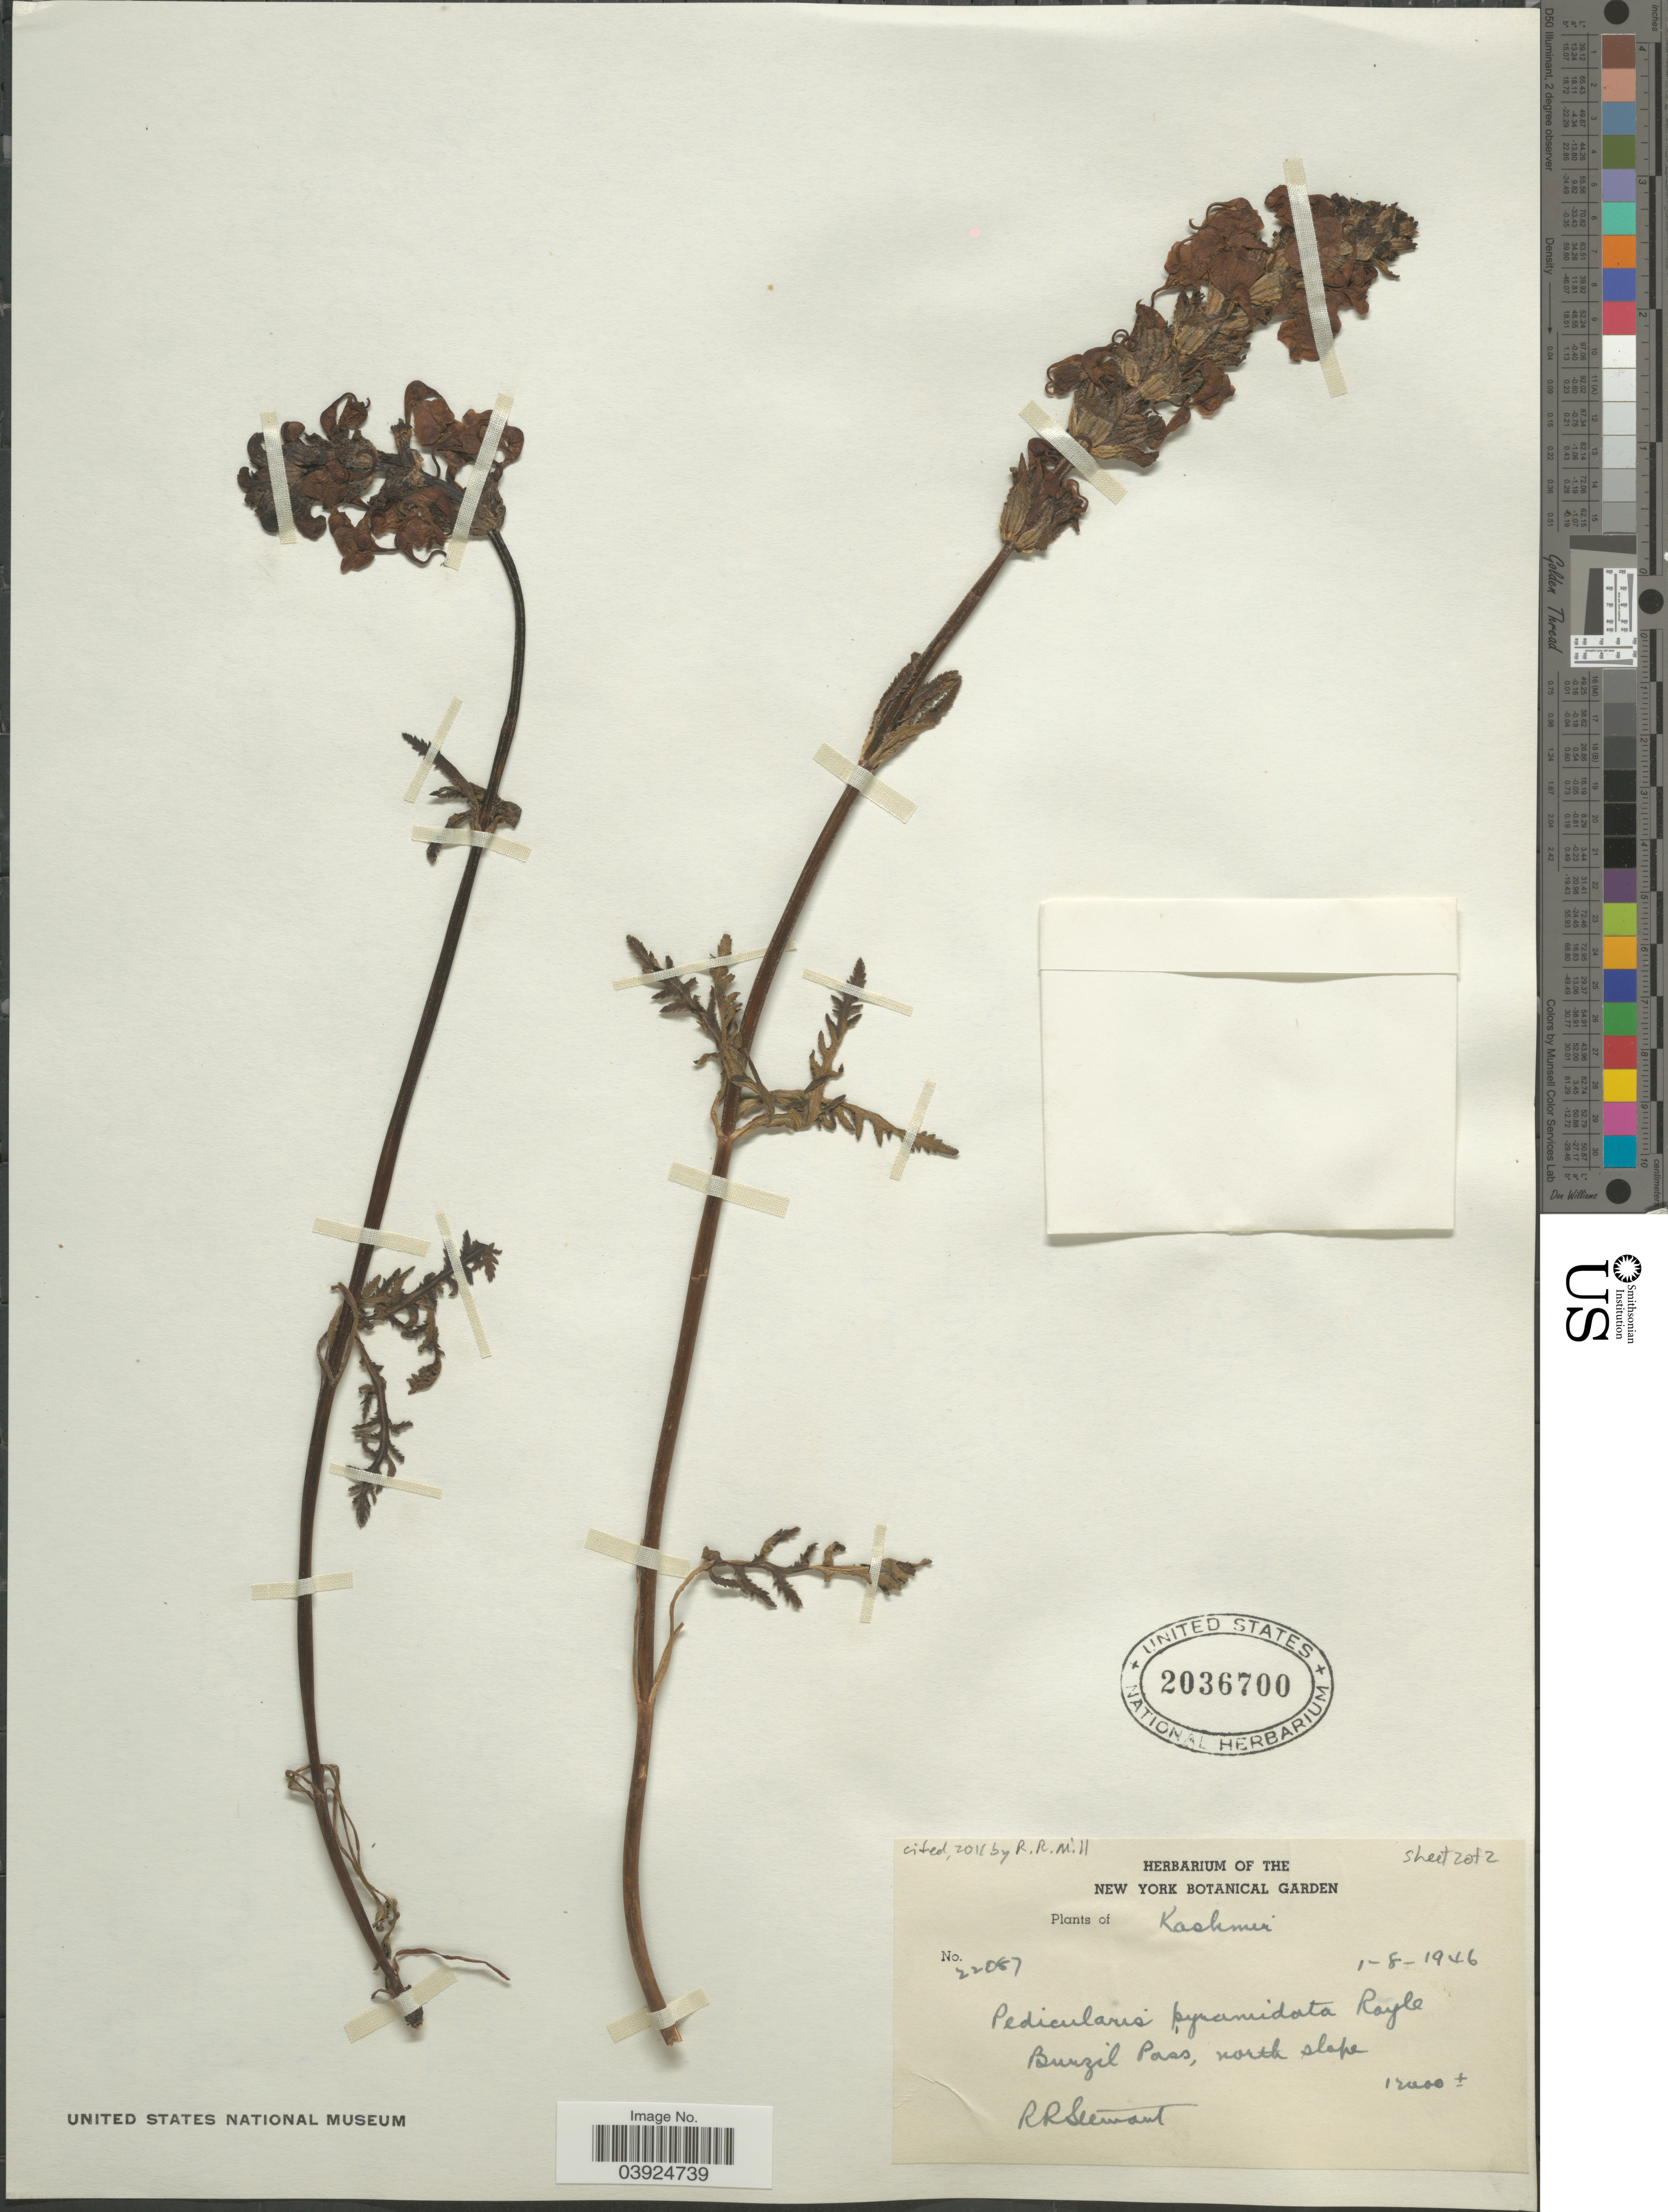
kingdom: Plantae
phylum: Tracheophyta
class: Magnoliopsida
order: Lamiales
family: Orobanchaceae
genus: Pedicularis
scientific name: Pedicularis pyramidata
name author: Royle ex Benth.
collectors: R. Stewart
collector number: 22087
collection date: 1946-08-01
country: India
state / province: Jammu and Kashmir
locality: Kashmir. Burzill Pass, north slope.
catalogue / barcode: US 2036700